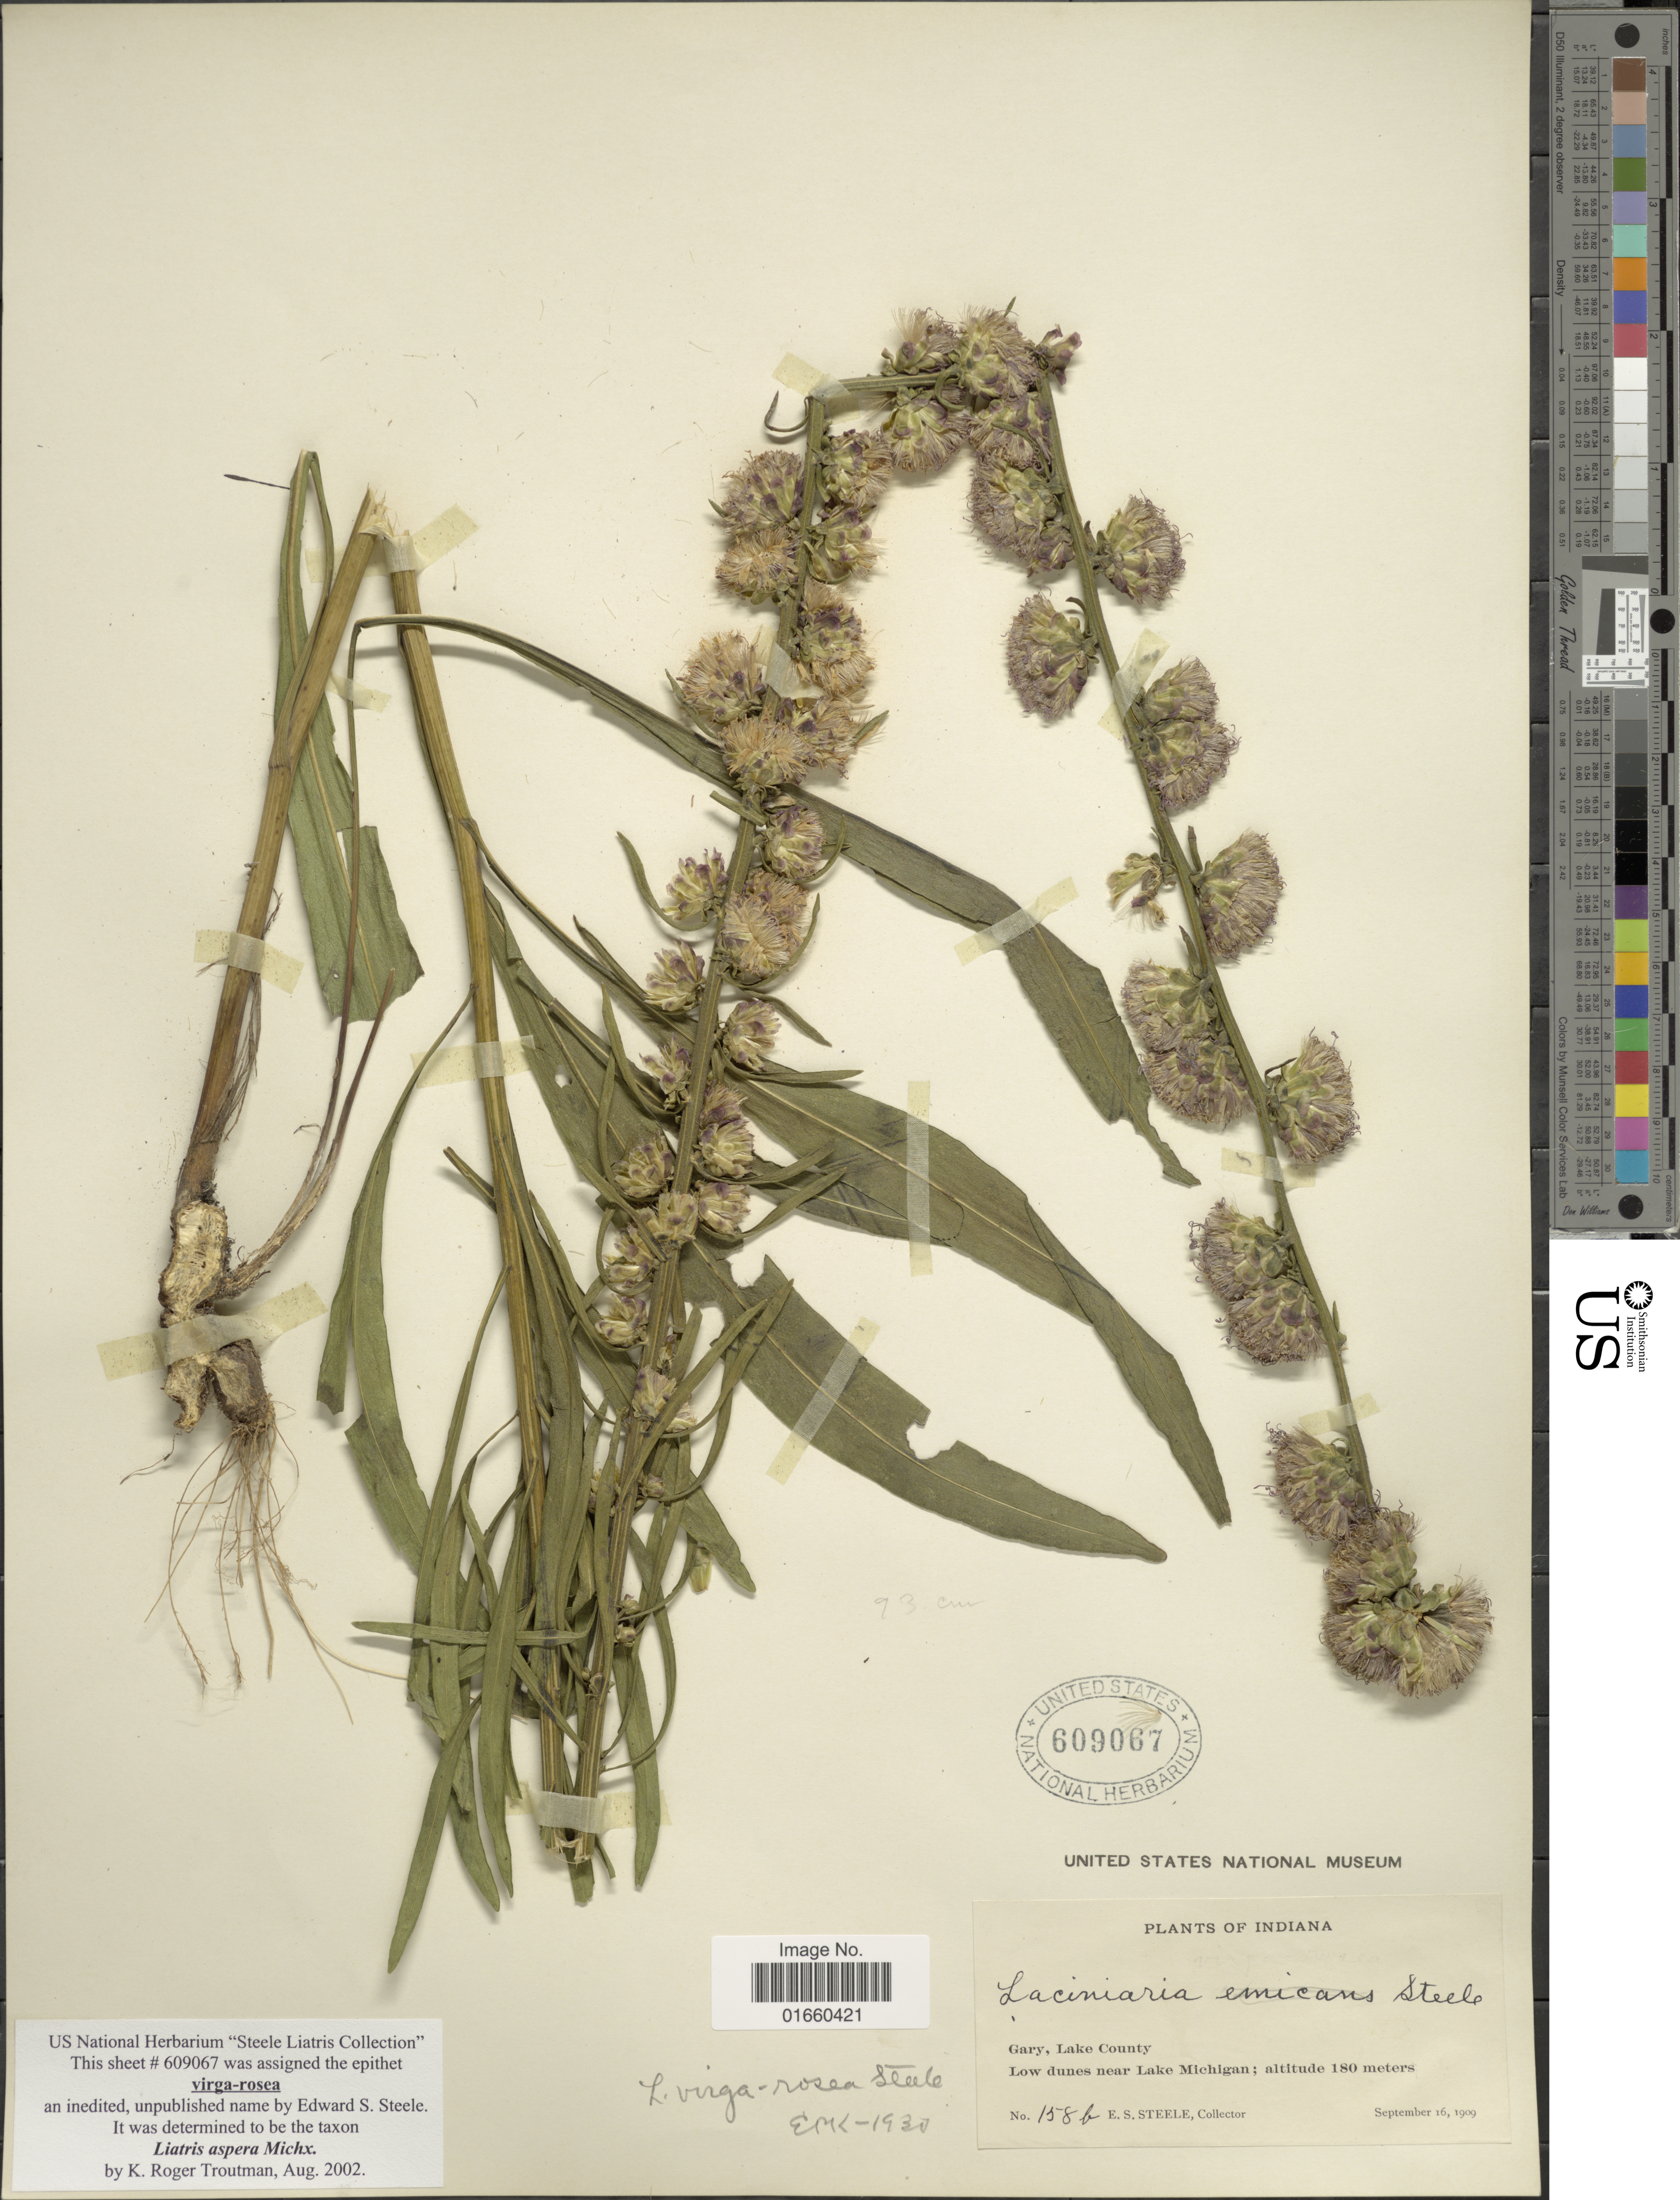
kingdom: Plantae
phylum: Tracheophyta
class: Magnoliopsida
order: Asterales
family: Asteraceae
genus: Liatris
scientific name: Liatris aspera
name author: Michx.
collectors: E. Steele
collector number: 158b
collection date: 1909-09-16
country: United States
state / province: Indiana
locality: Gary, Lake County, Low dunes near Lake Michigan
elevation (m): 180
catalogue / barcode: US 609067